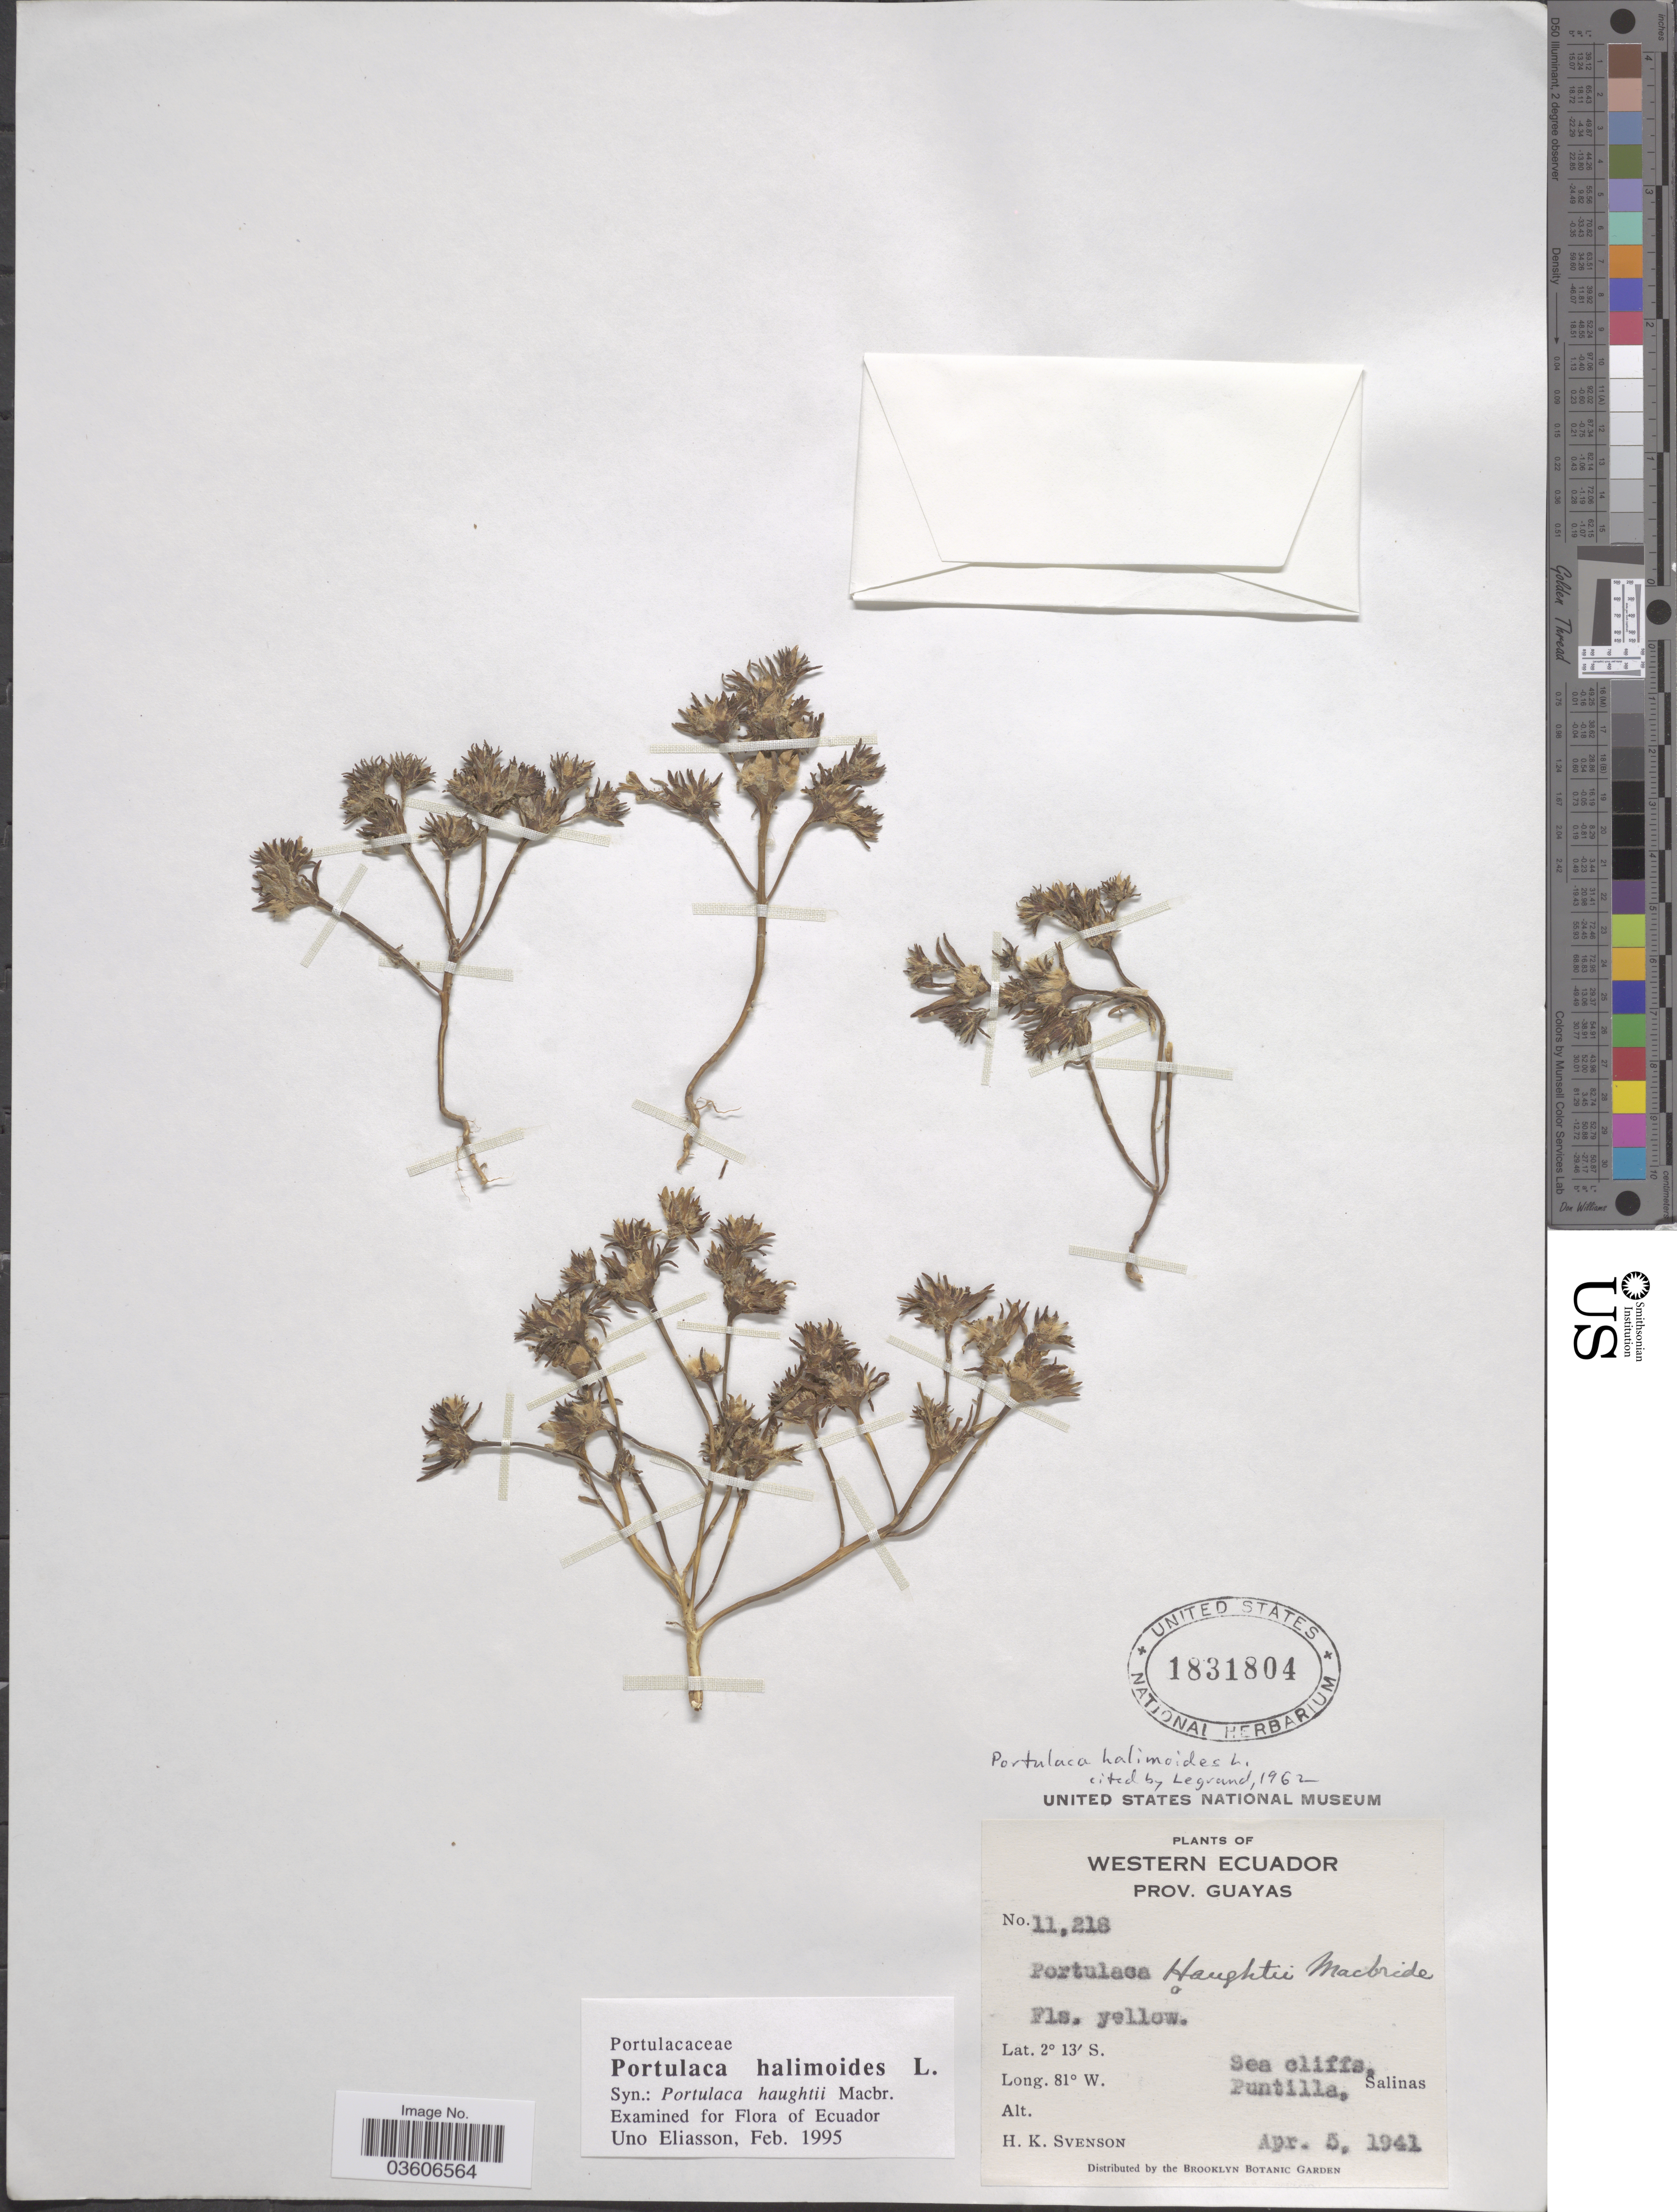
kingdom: Plantae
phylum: Tracheophyta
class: Magnoliopsida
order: Caryophyllales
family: Portulacaceae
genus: Portulaca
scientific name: Portulaca halimoides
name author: L.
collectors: H. K. Svenson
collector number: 11218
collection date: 1941-04-05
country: Ecuador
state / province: Guayas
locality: Western Ecuador. Sea cliffs, Puntilla, Salinas.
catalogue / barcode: US 1831804